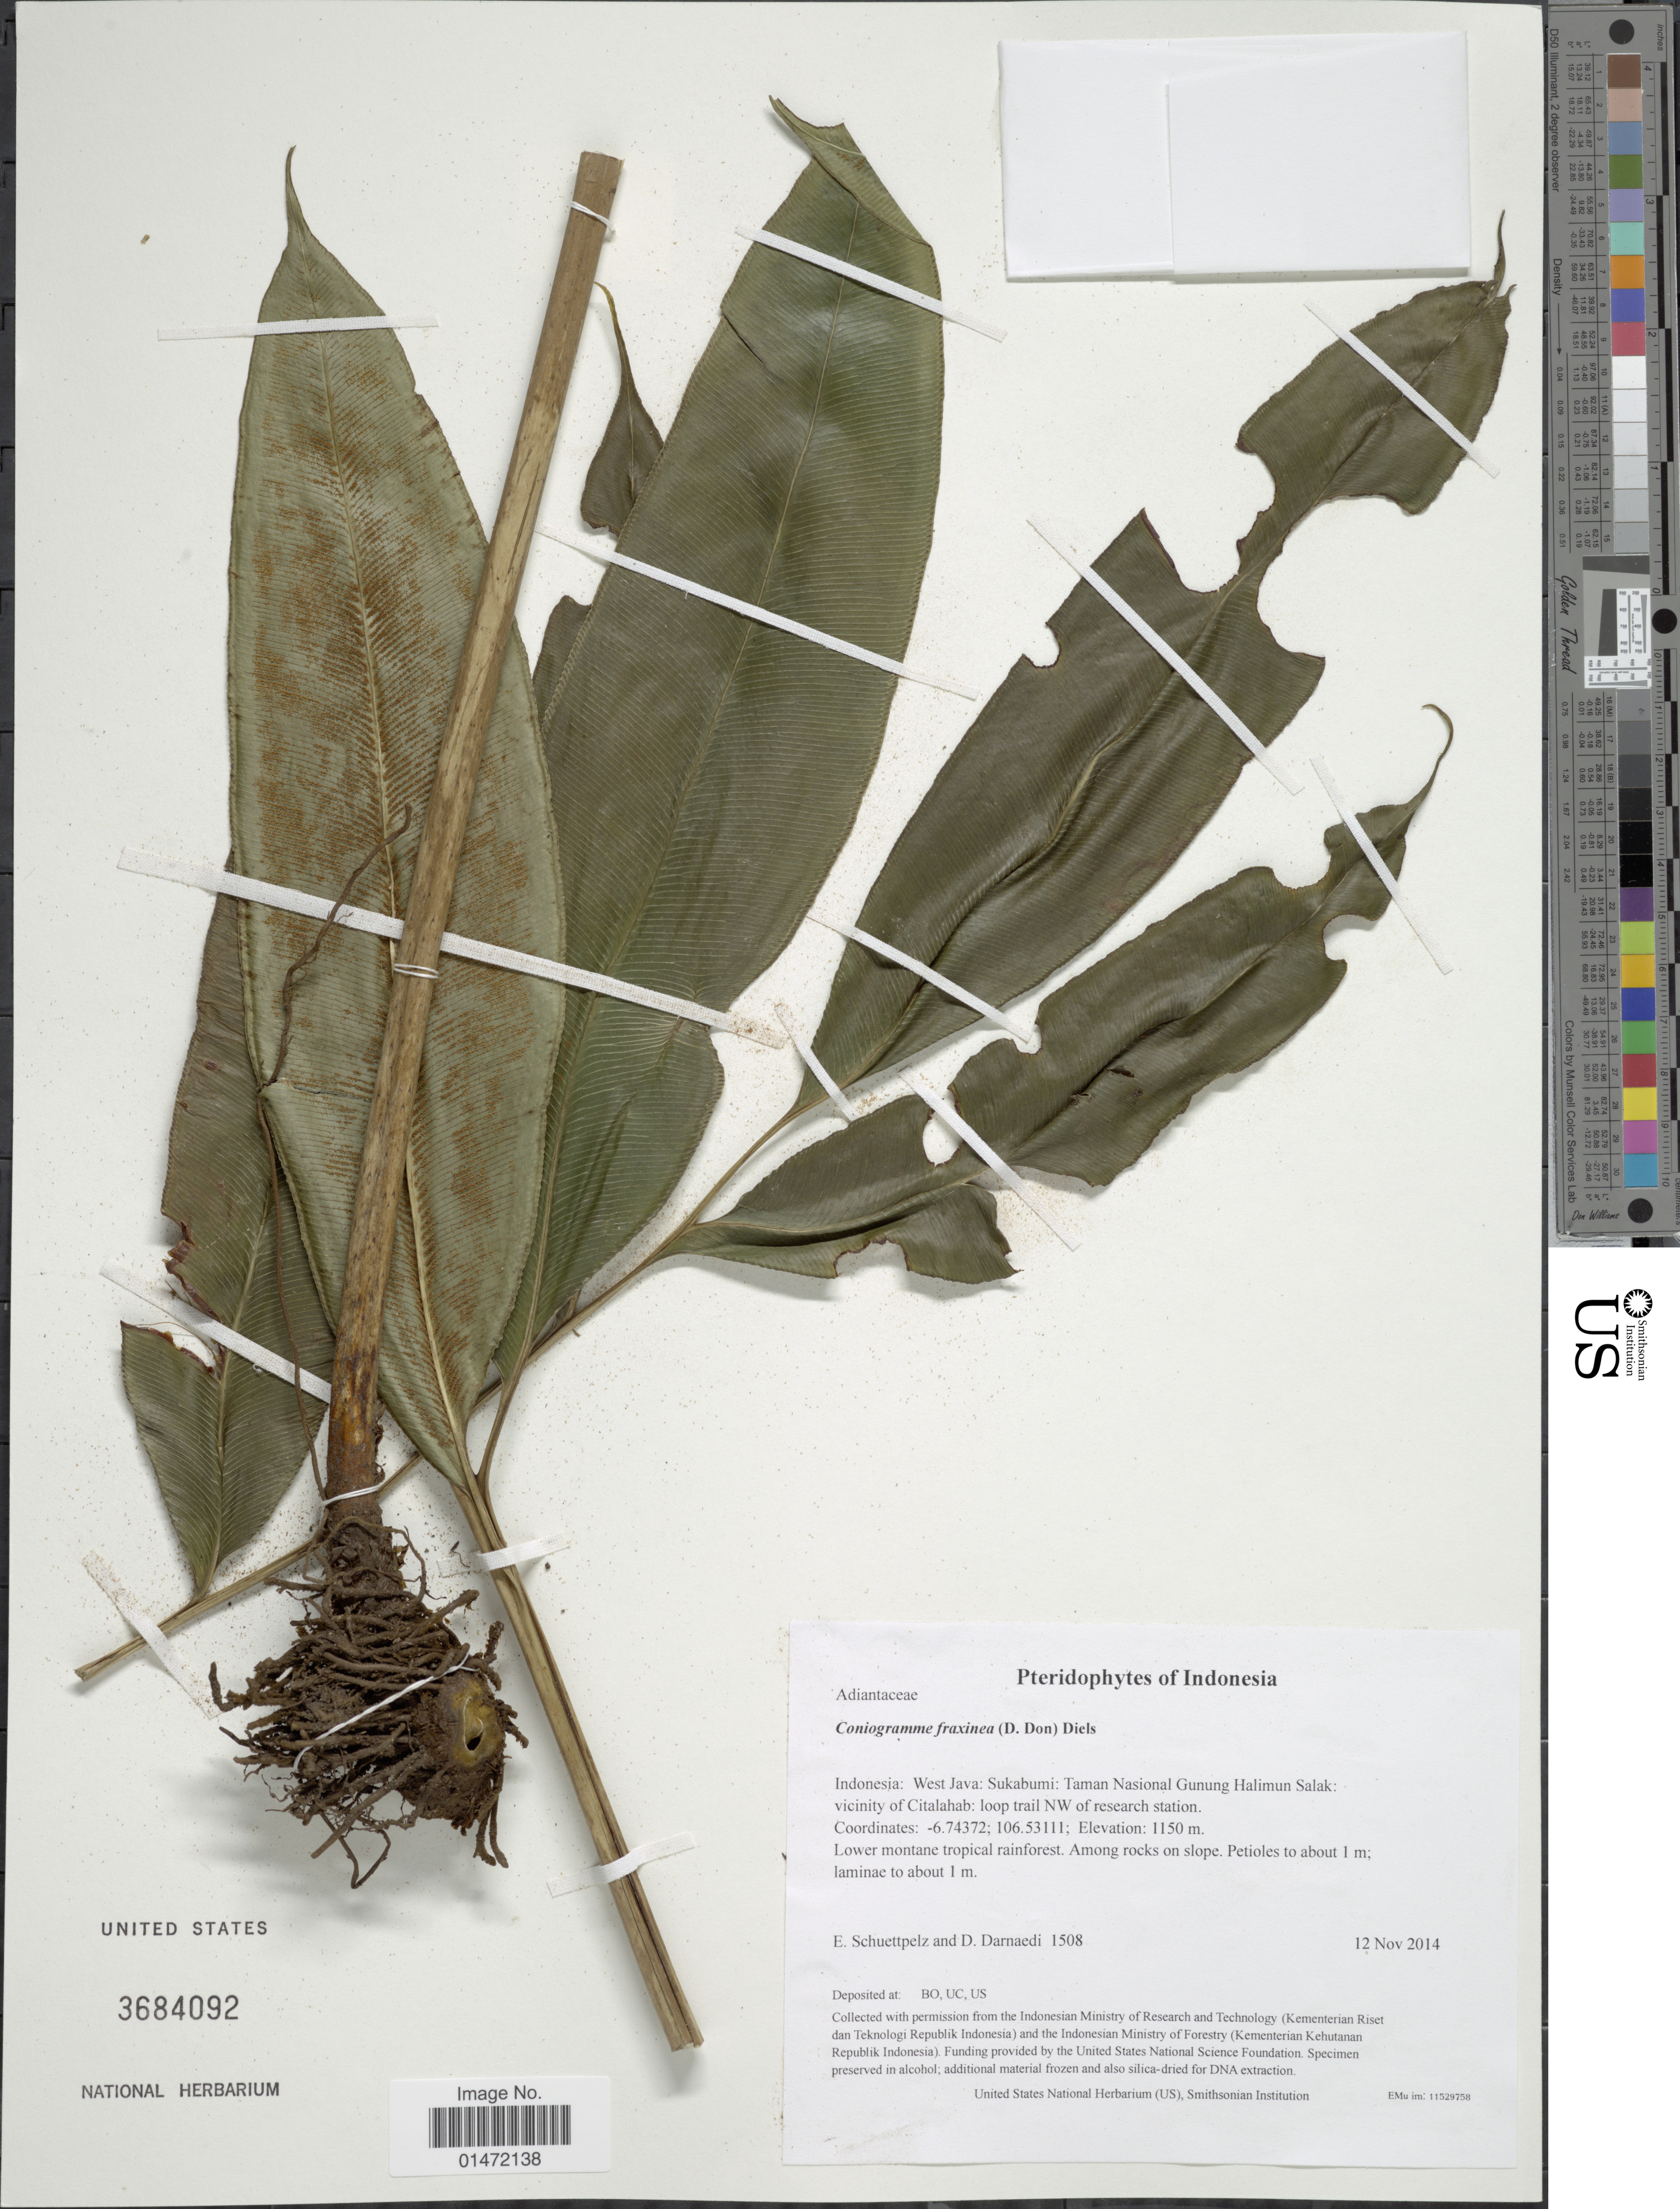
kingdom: Plantae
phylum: Tracheophyta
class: Polypodiopsida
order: Polypodiales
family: Pteridaceae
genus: Coniogramme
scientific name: Coniogramme fraxinea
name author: (D. Don) Diels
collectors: E. Schuettpelz & D. Darnaedi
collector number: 1508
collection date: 2014-11-12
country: Indonesia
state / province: Java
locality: West Java: Sukabumi: Taman Nasional Gunung Halimun Salak: vicinity of Citalahab: loop trail NW of research station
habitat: Lower montane tropical rainforest.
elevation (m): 1150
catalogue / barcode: US 3684092